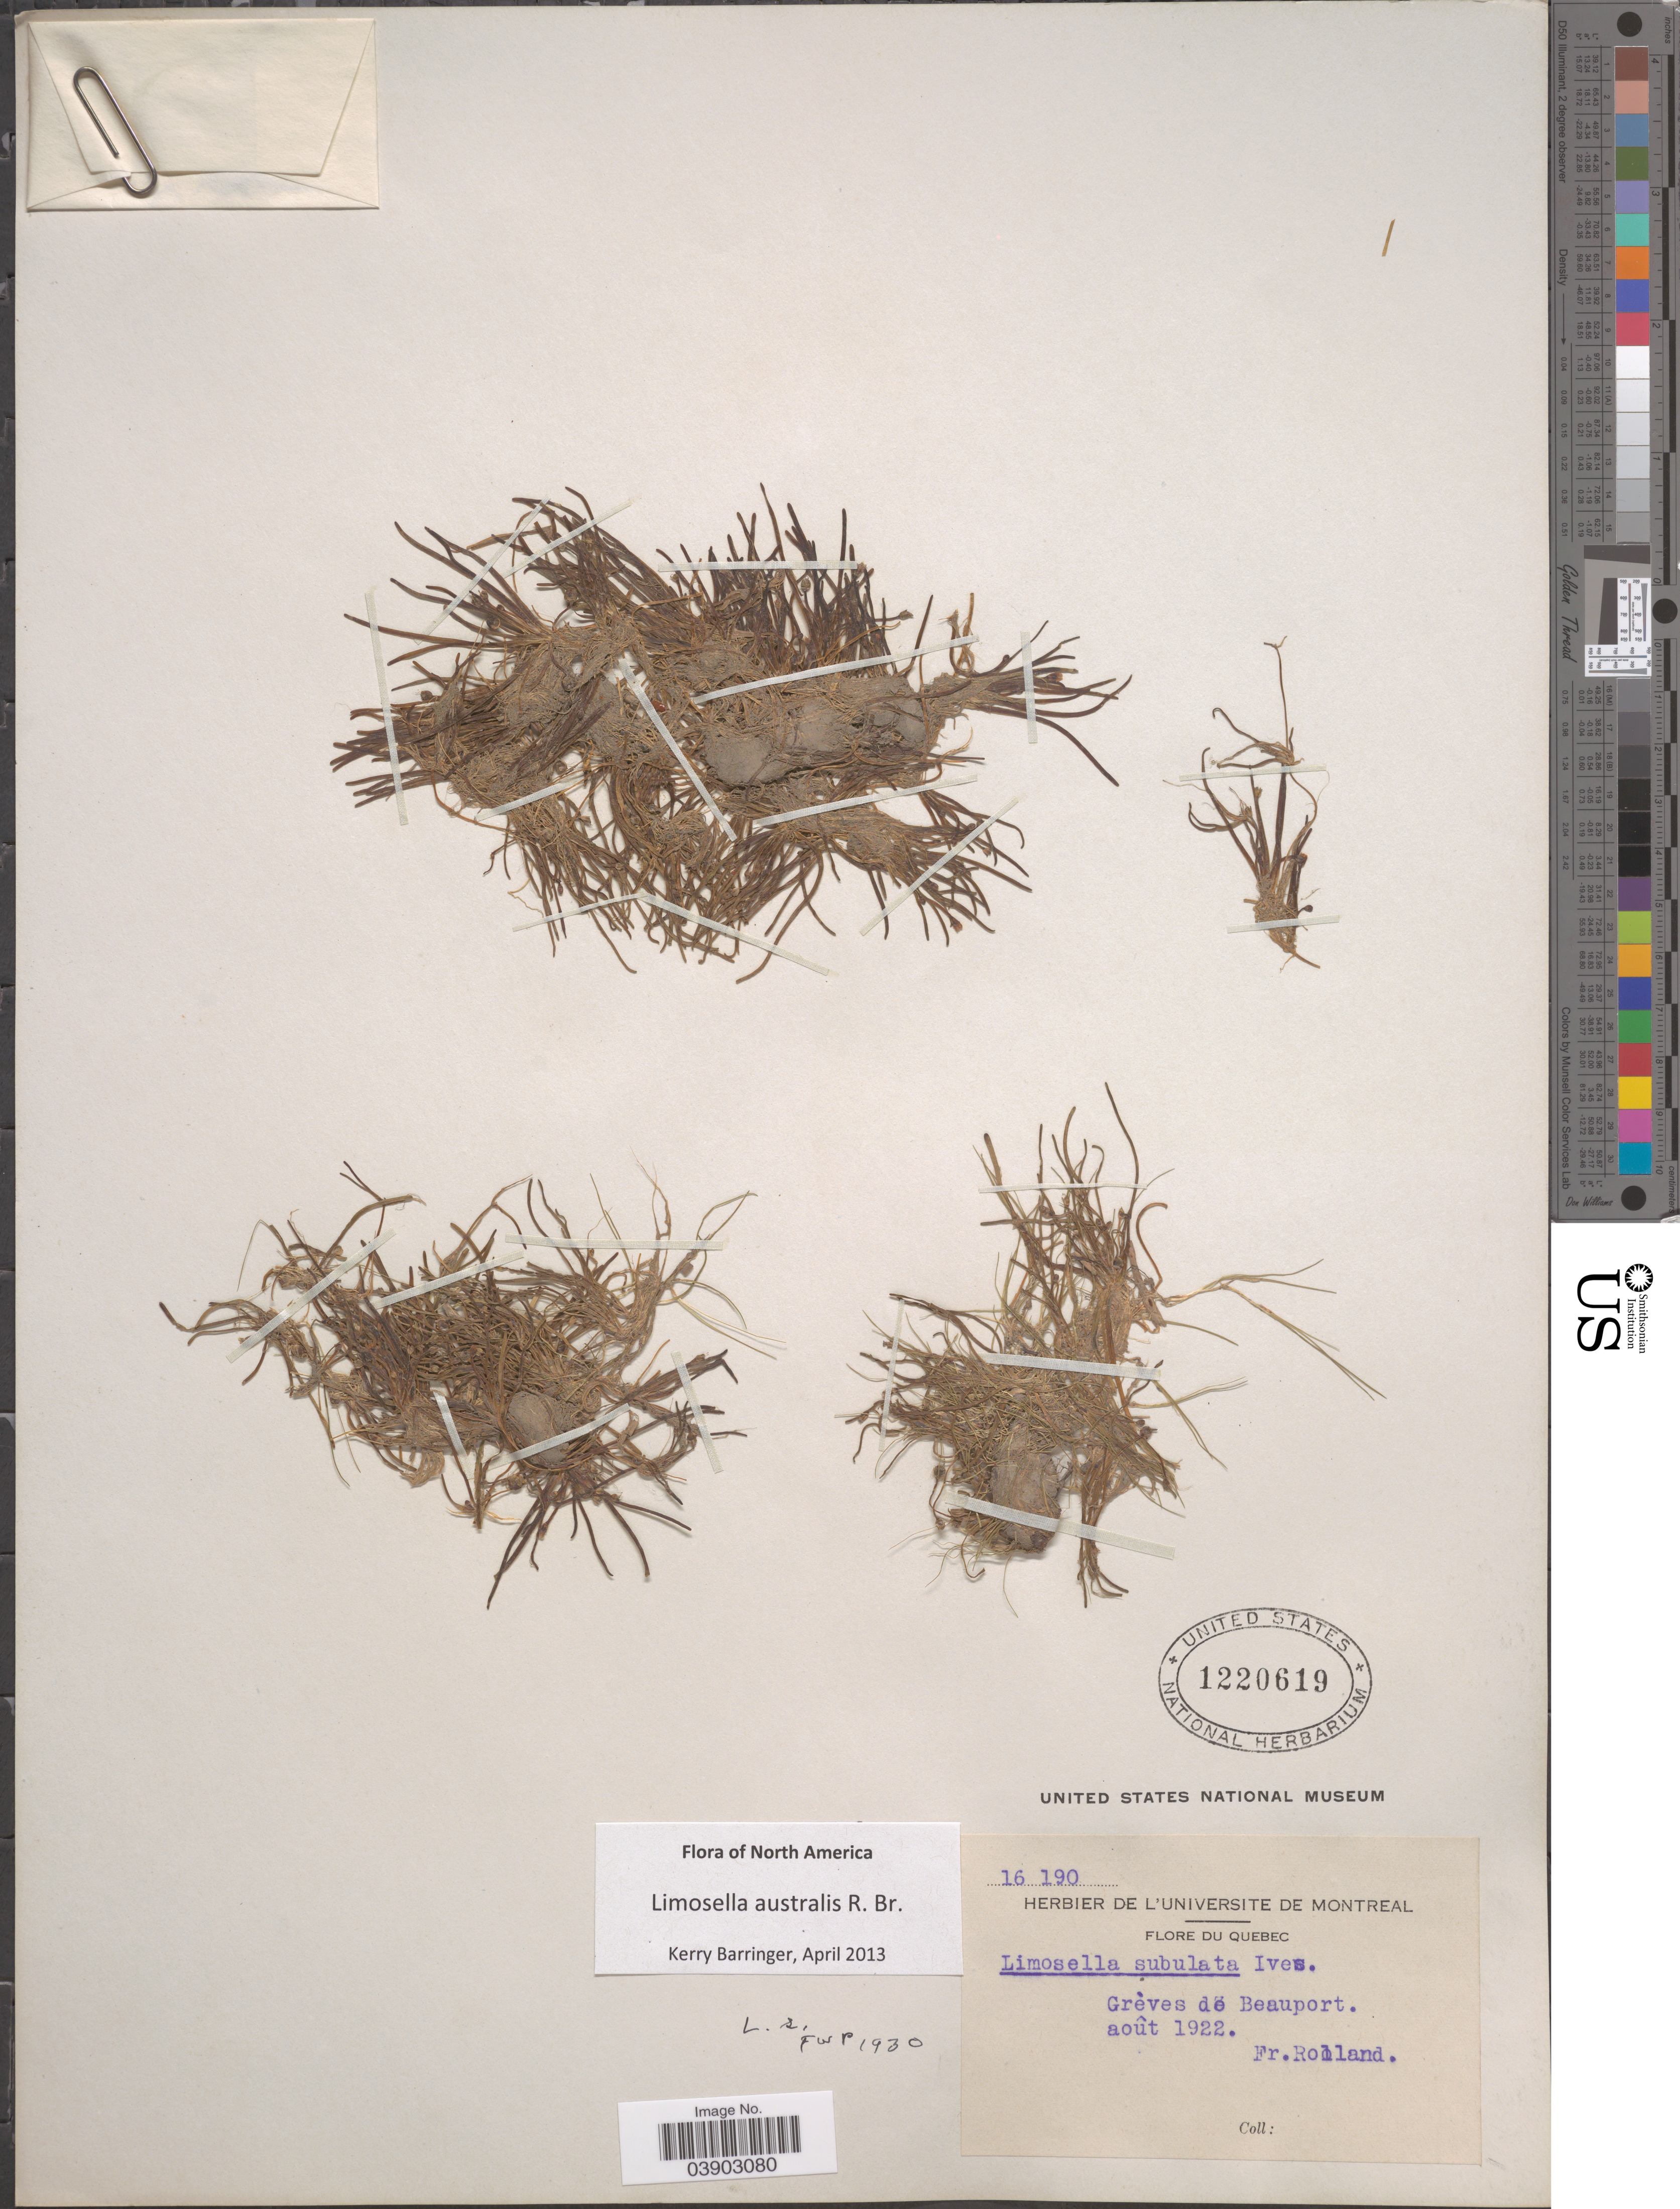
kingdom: Plantae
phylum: Tracheophyta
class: Magnoliopsida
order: Lamiales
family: Scrophulariaceae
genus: Limosella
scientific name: Limosella australis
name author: R. Br.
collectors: F. Rolland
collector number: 16190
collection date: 1922-08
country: Canada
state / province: Quebec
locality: Grèves dé Beauport.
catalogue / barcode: US 1220619